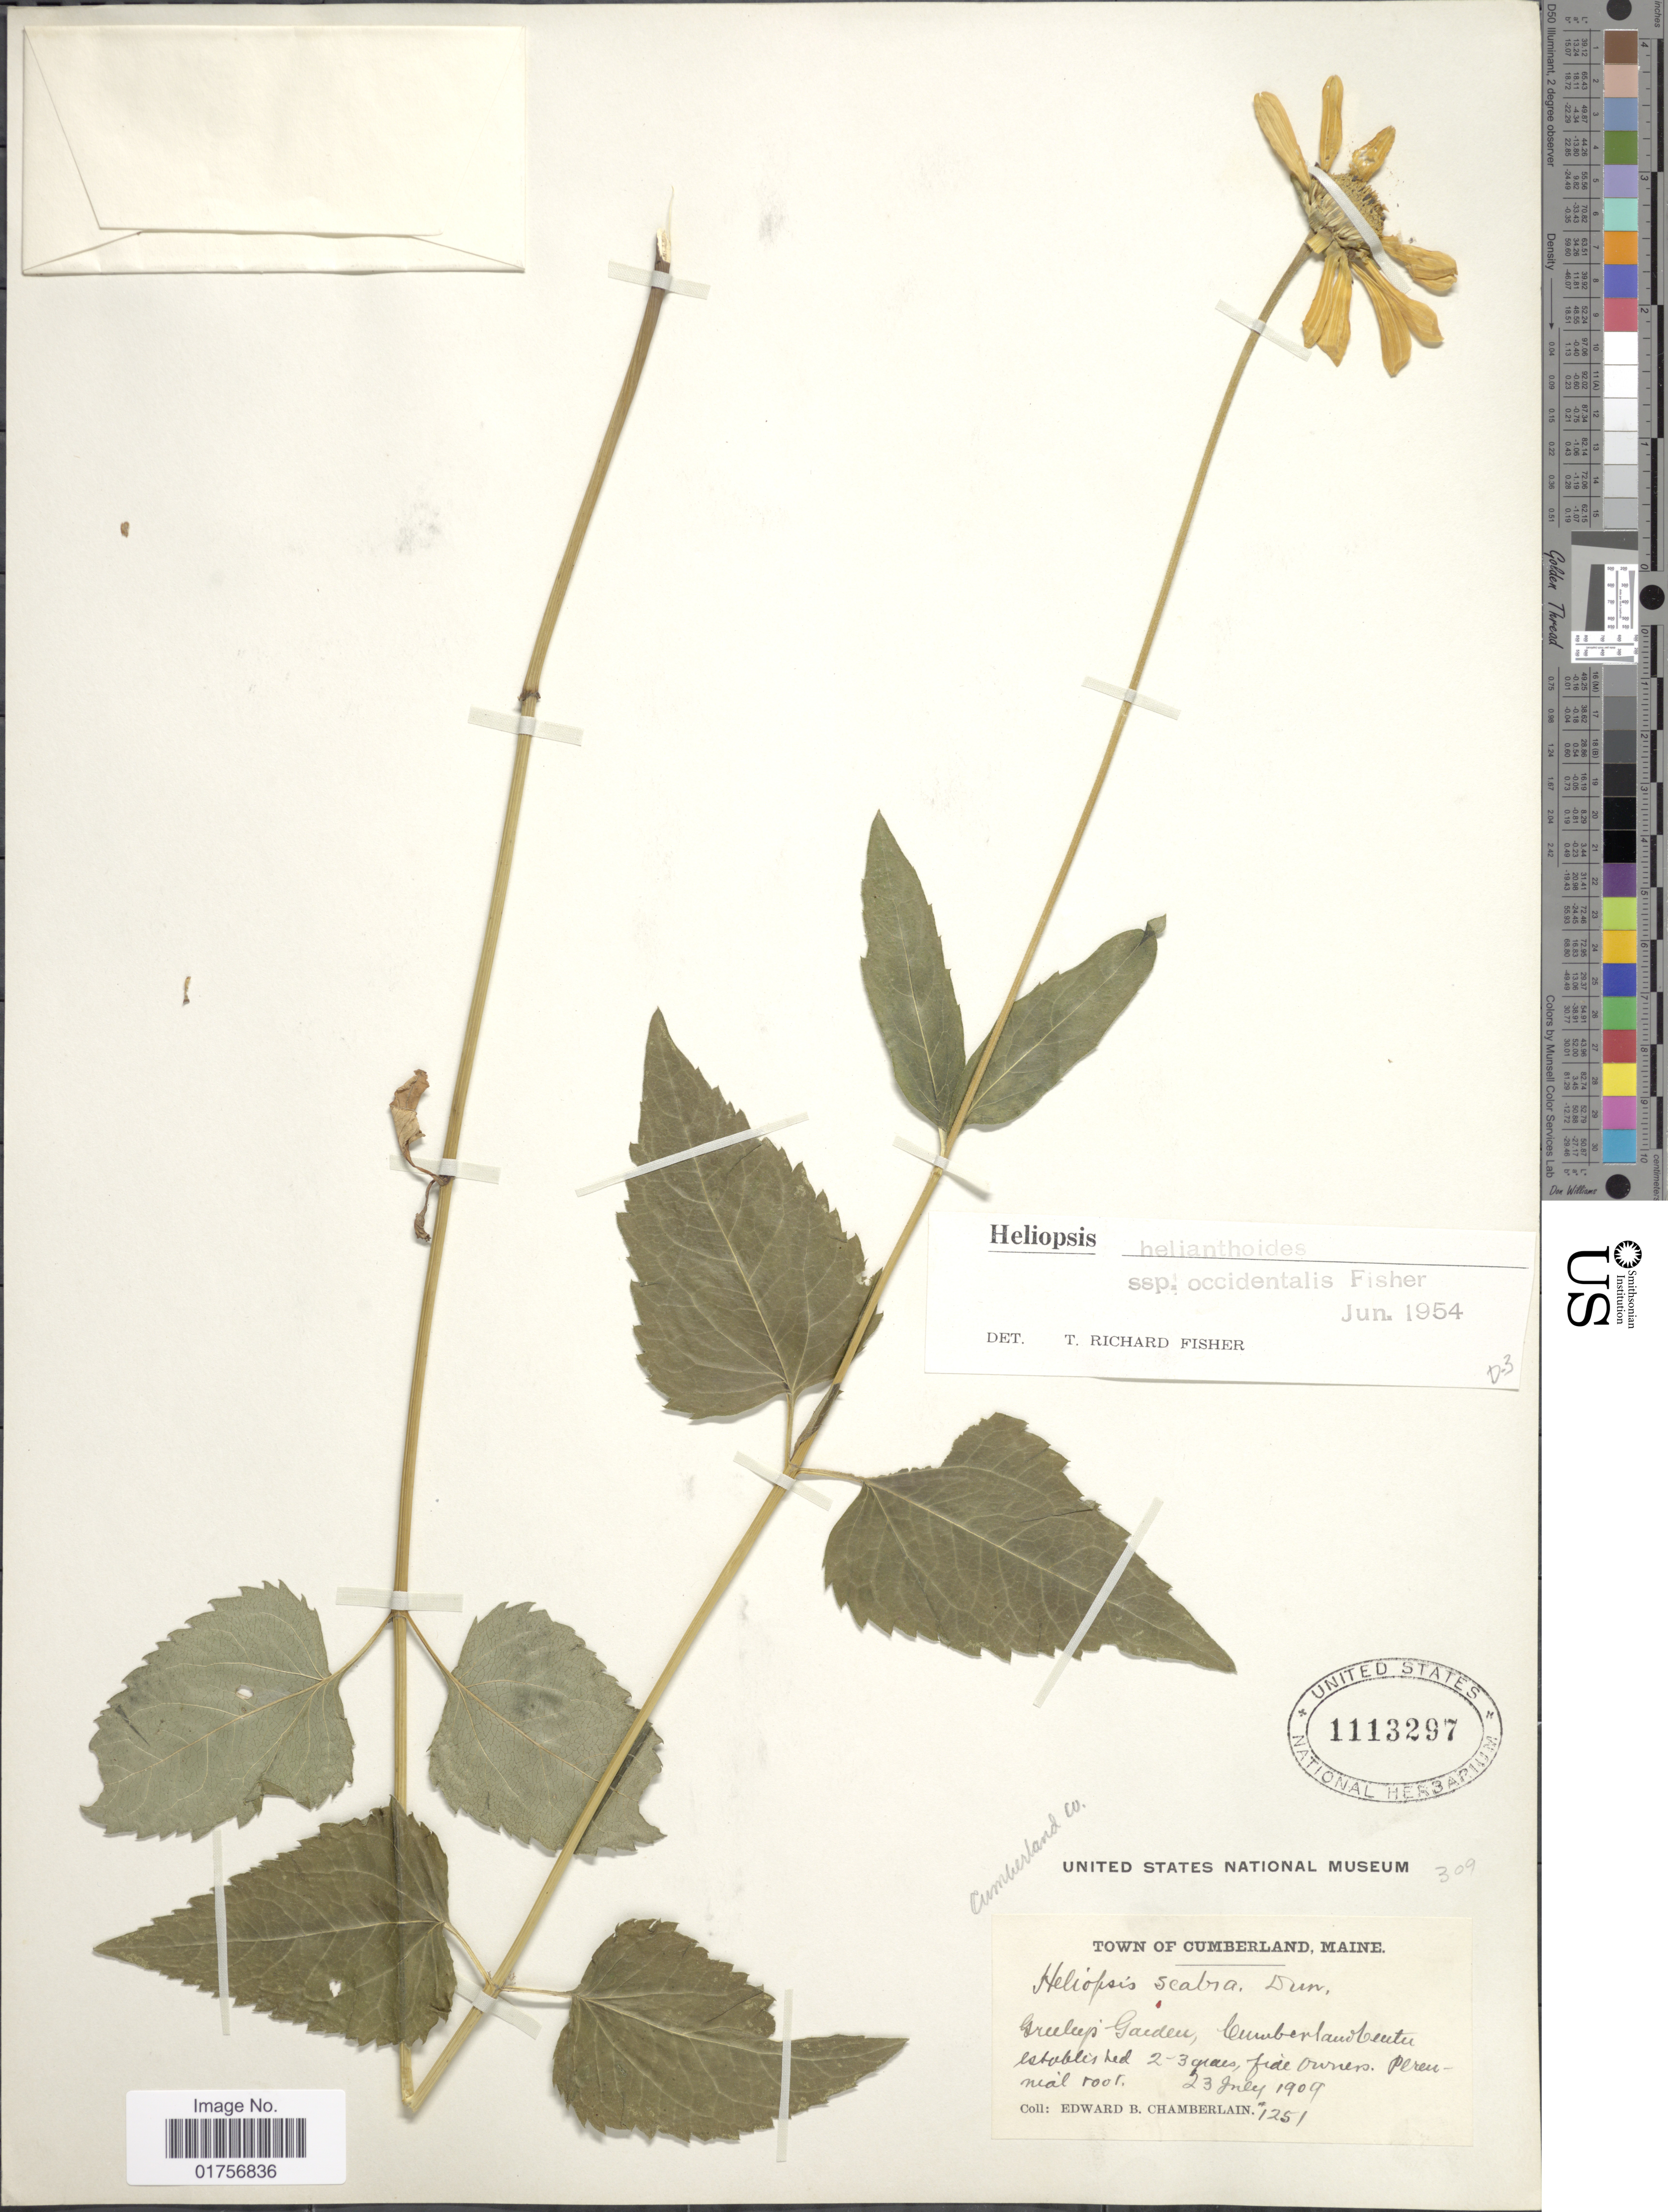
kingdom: Plantae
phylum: Tracheophyta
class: Magnoliopsida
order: Asterales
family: Asteraceae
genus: Heliopsis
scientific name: Heliopsis helianthoides subsp. occidentalis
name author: T.R. Fisher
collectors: E. Chamberlain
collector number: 1251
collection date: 1909-07-23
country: United States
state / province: Maine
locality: Town of Cumberland, Maine, Cumberland Center, Greeleep Garden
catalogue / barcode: US 1113297